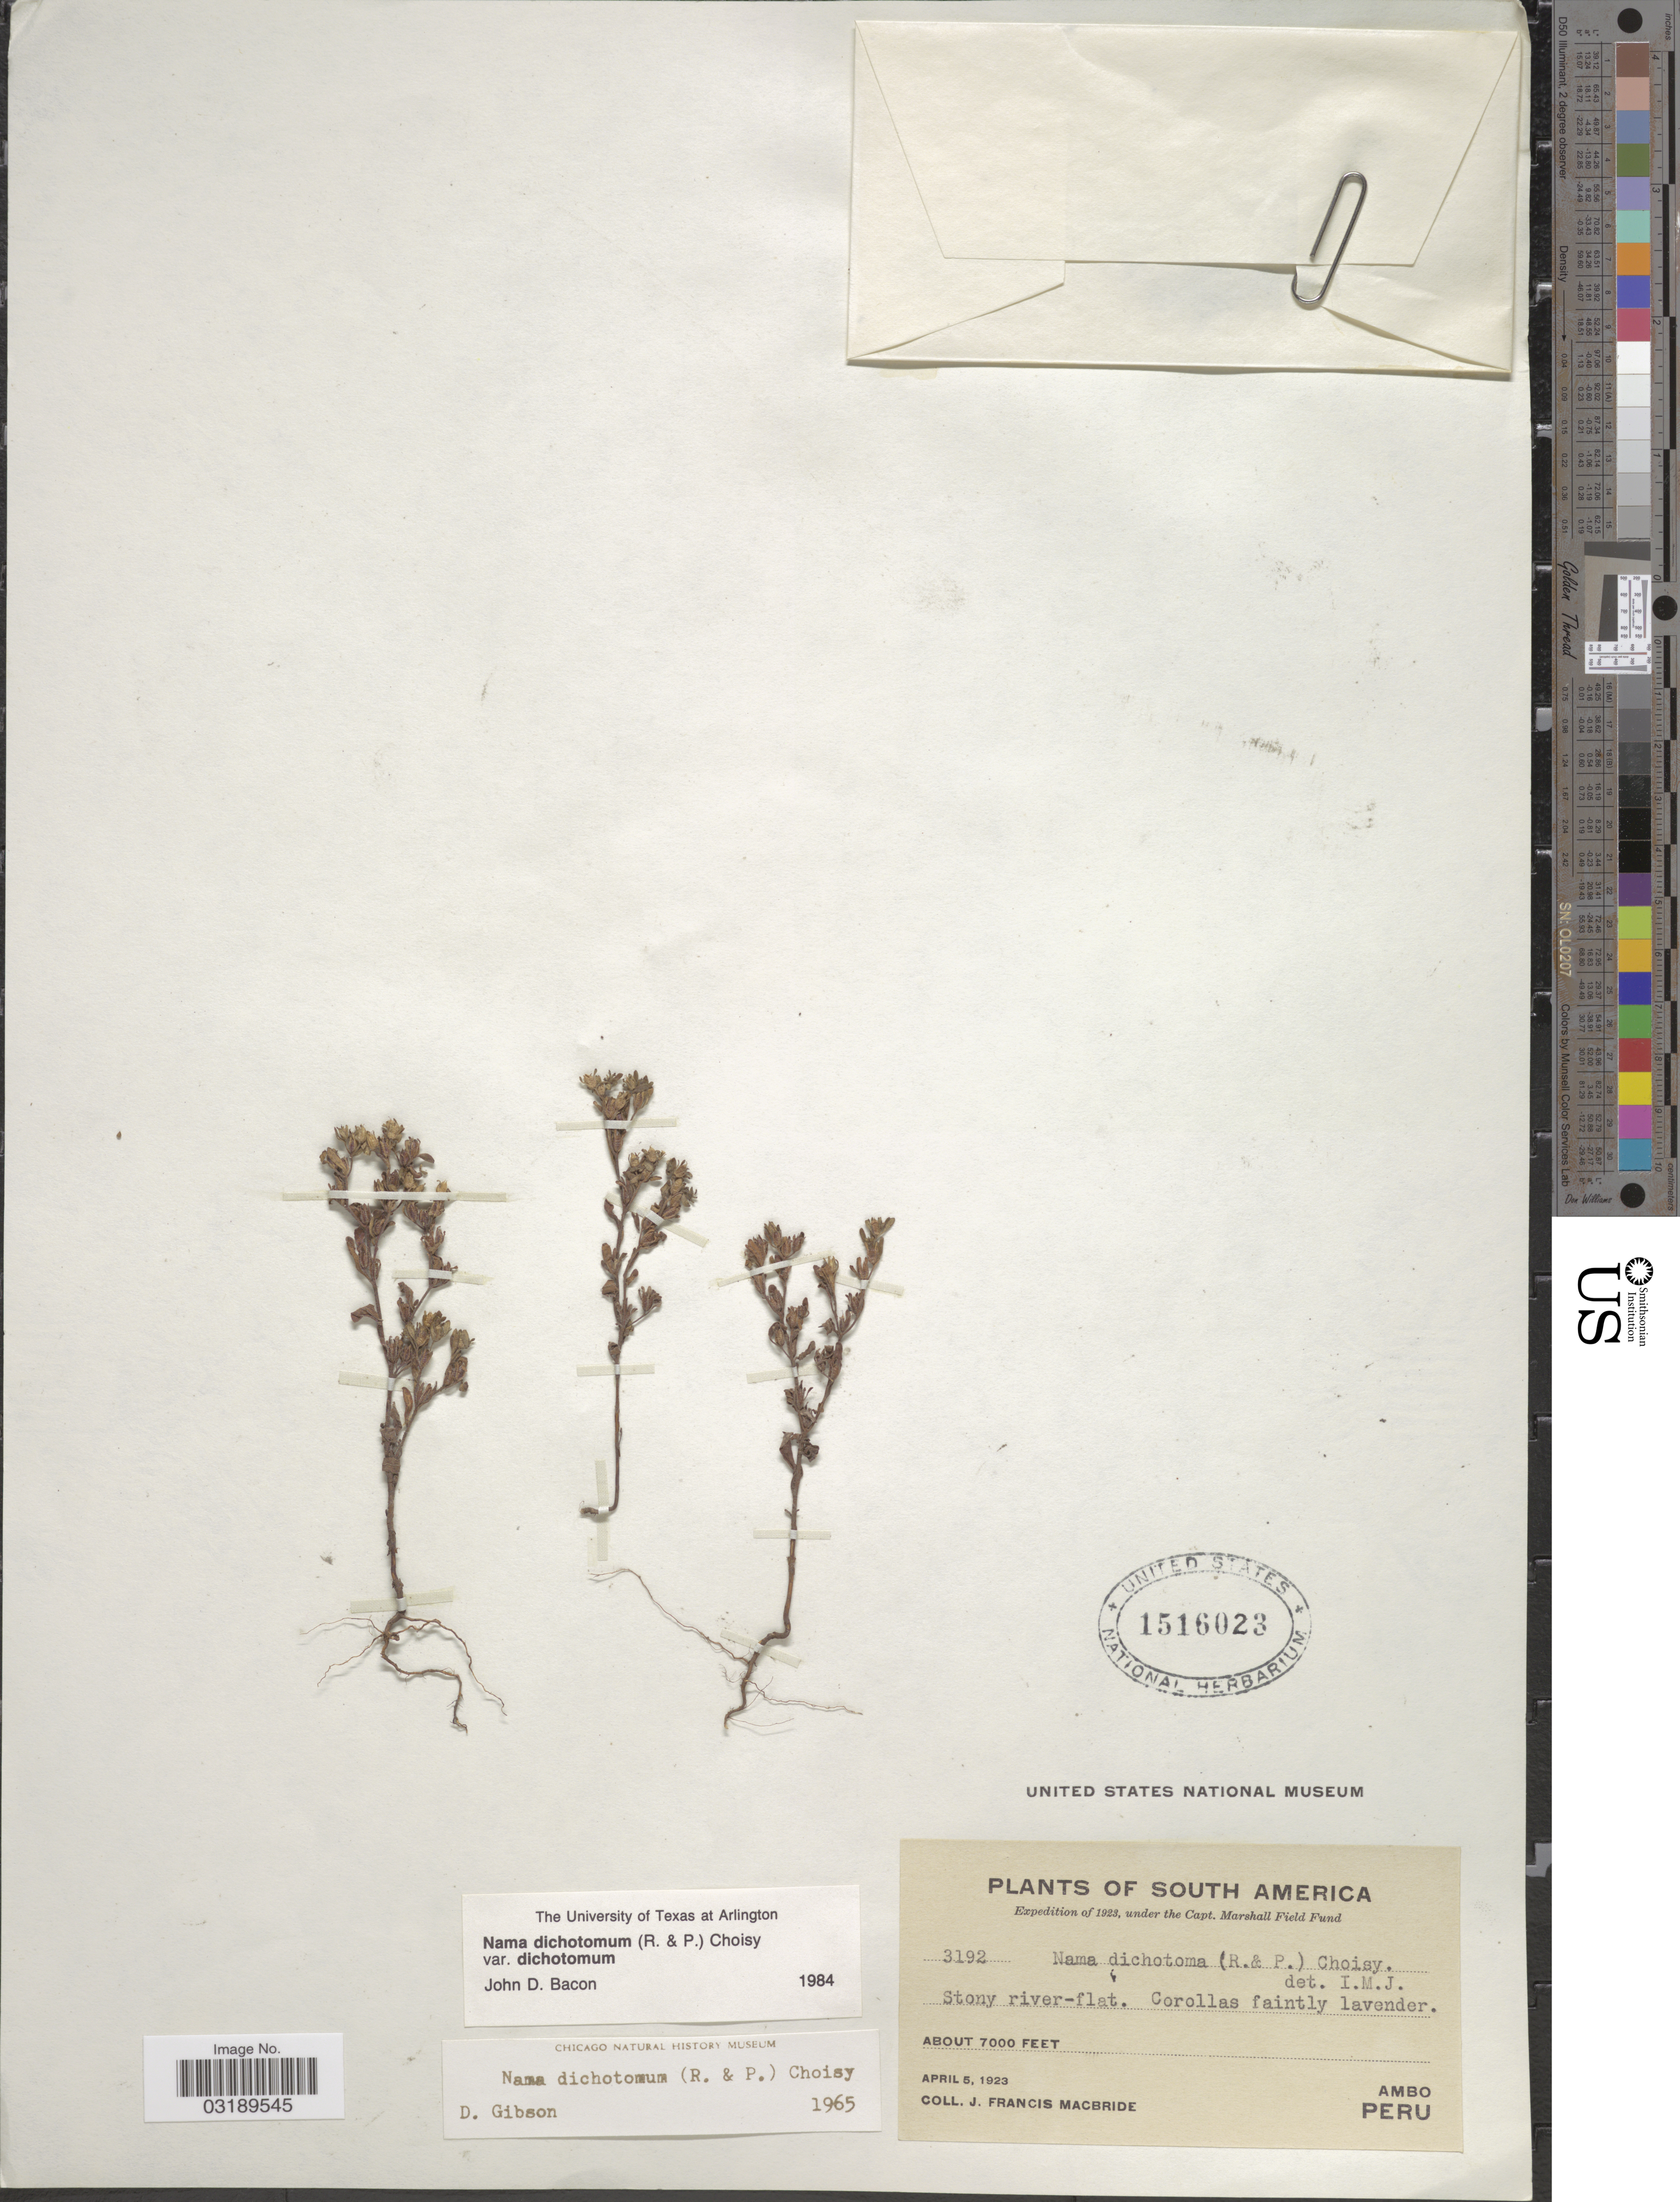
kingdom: Plantae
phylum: Tracheophyta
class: Magnoliopsida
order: Boraginales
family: Namaceae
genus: Nama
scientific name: Nama dichotoma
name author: (Ruiz & Pav.) Choisy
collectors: J. F. Macbride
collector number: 3192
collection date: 1923-04-05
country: Peru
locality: Ambo.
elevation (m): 2134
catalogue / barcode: US 1516023